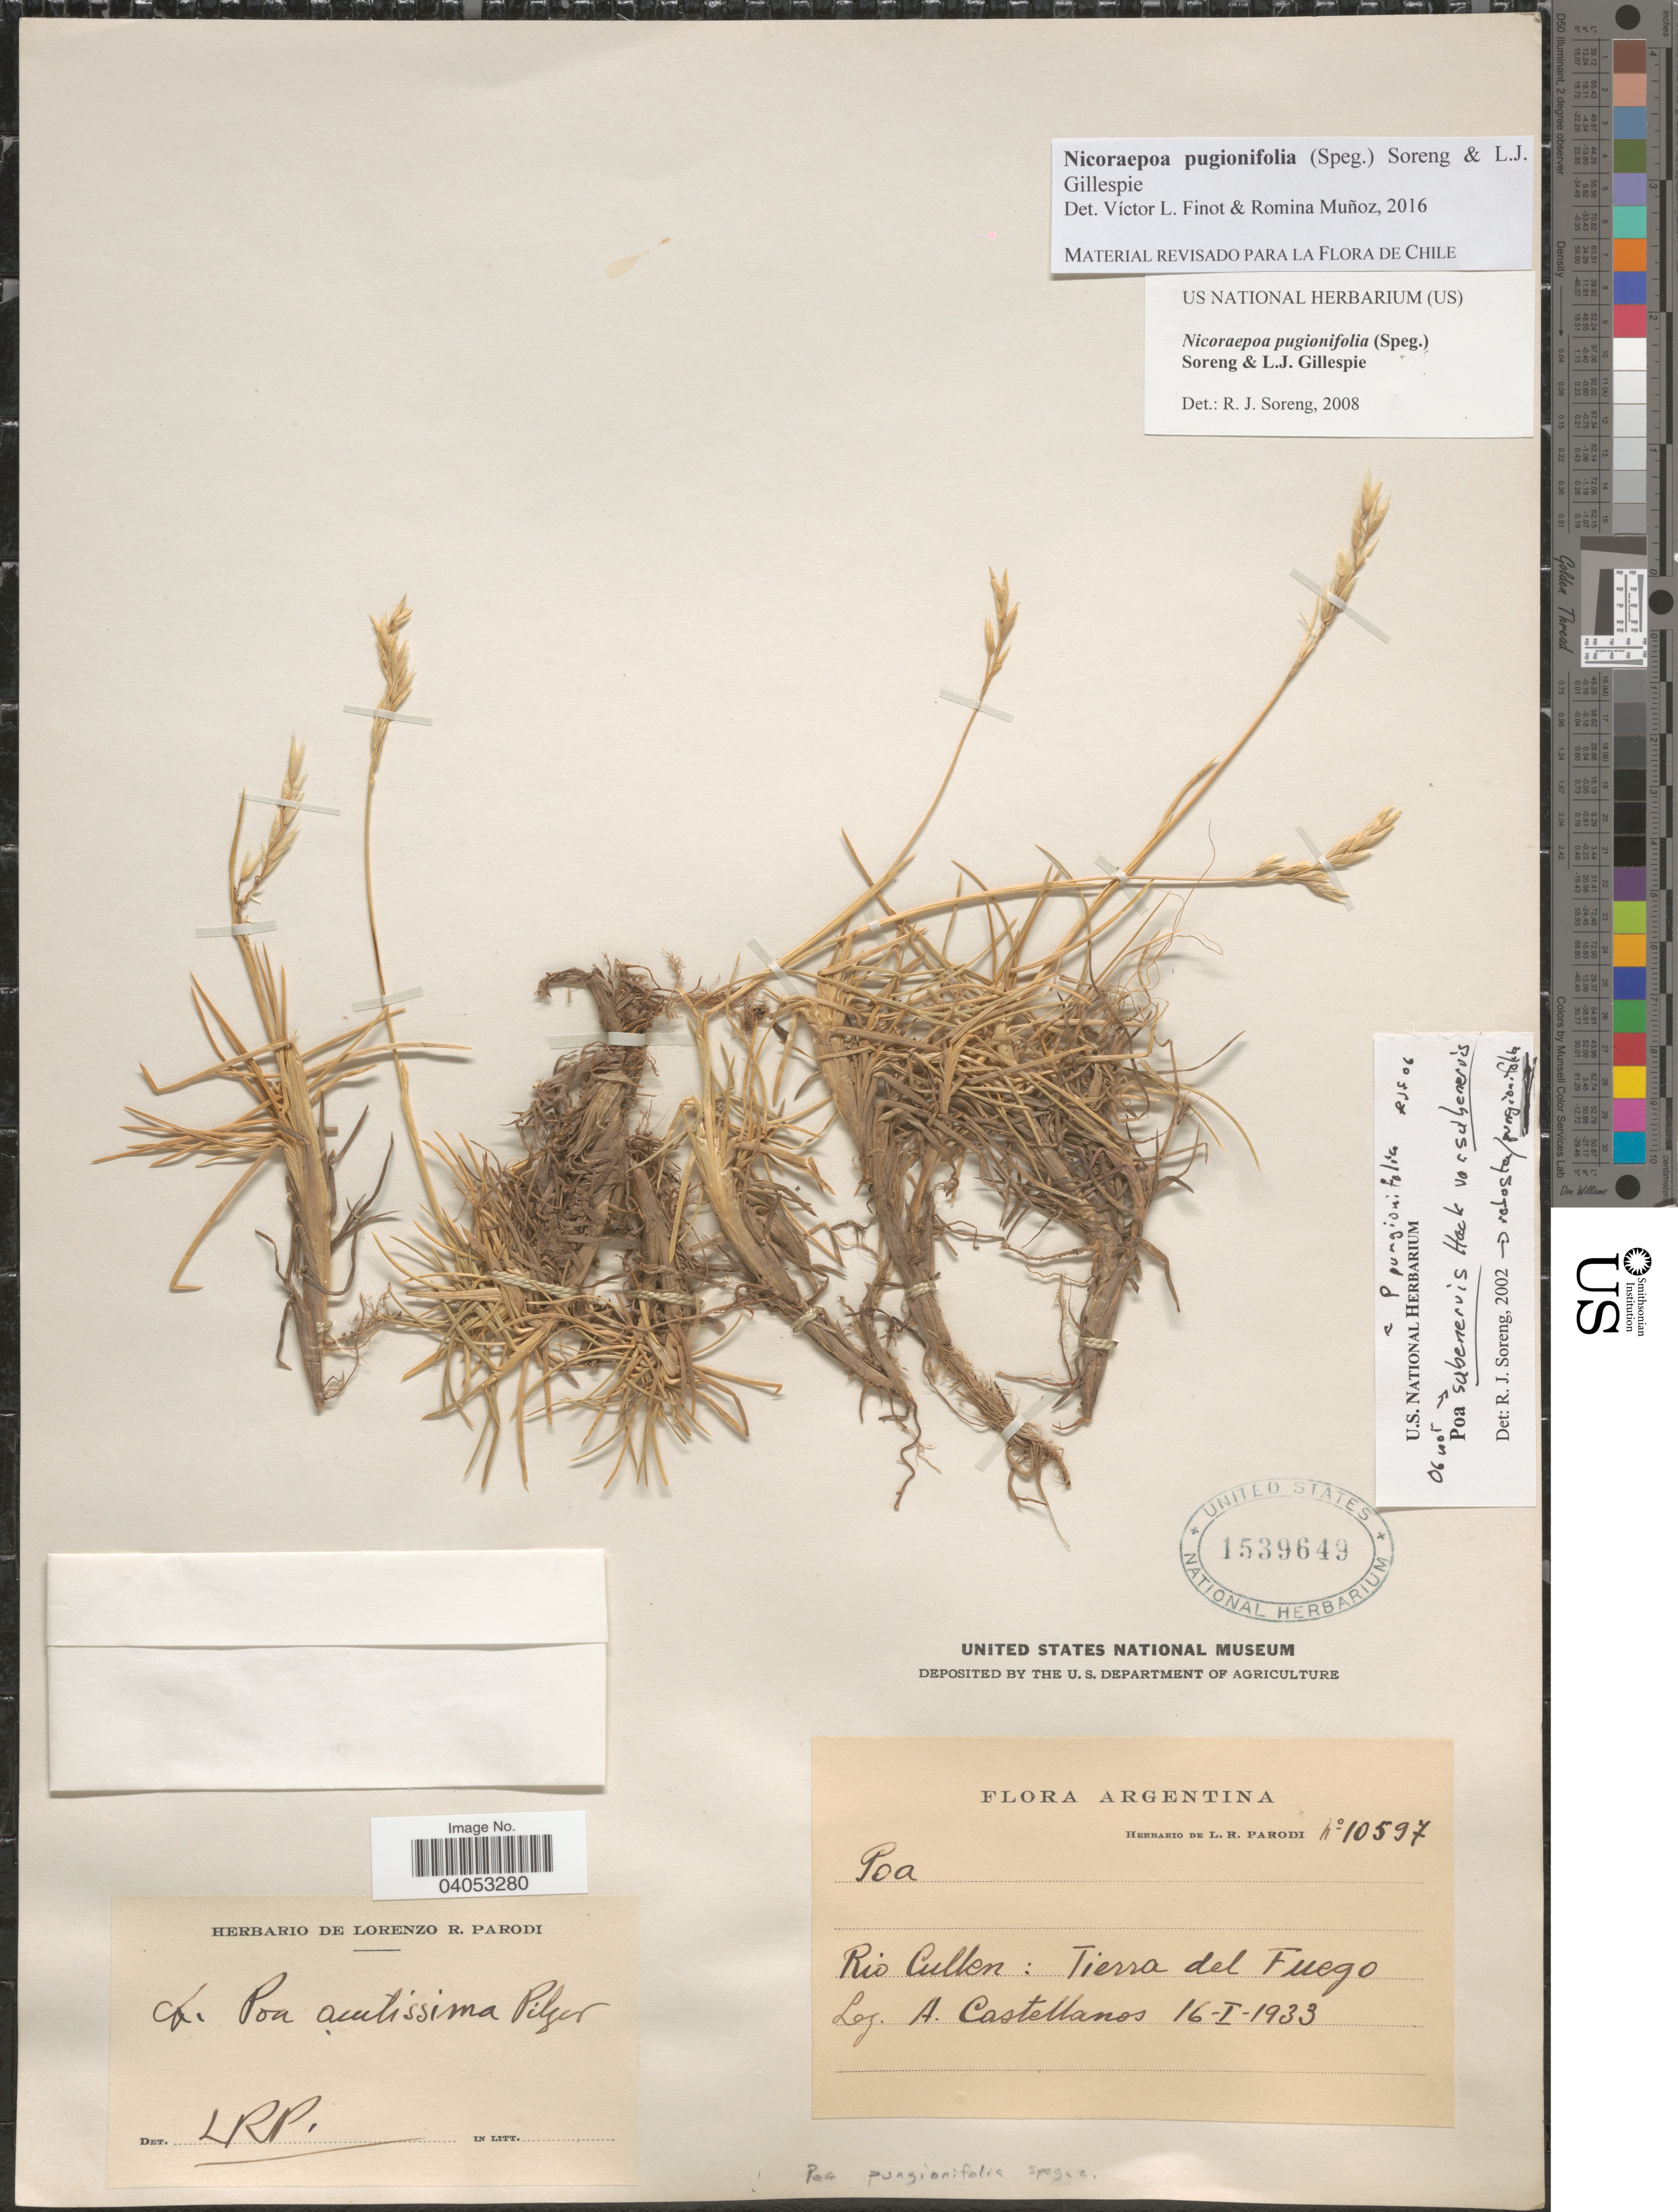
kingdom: Plantae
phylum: Tracheophyta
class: Liliopsida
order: Poales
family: Poaceae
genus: Nicoraepoa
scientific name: Nicoraepoa pugionifolia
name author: (Speg.) Soreng & L.J. Gillespie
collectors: A. Castellanos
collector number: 10597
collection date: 1933-01-16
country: Argentina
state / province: Tierra del Fuego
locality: Rio Cullen.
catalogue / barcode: US 1539649